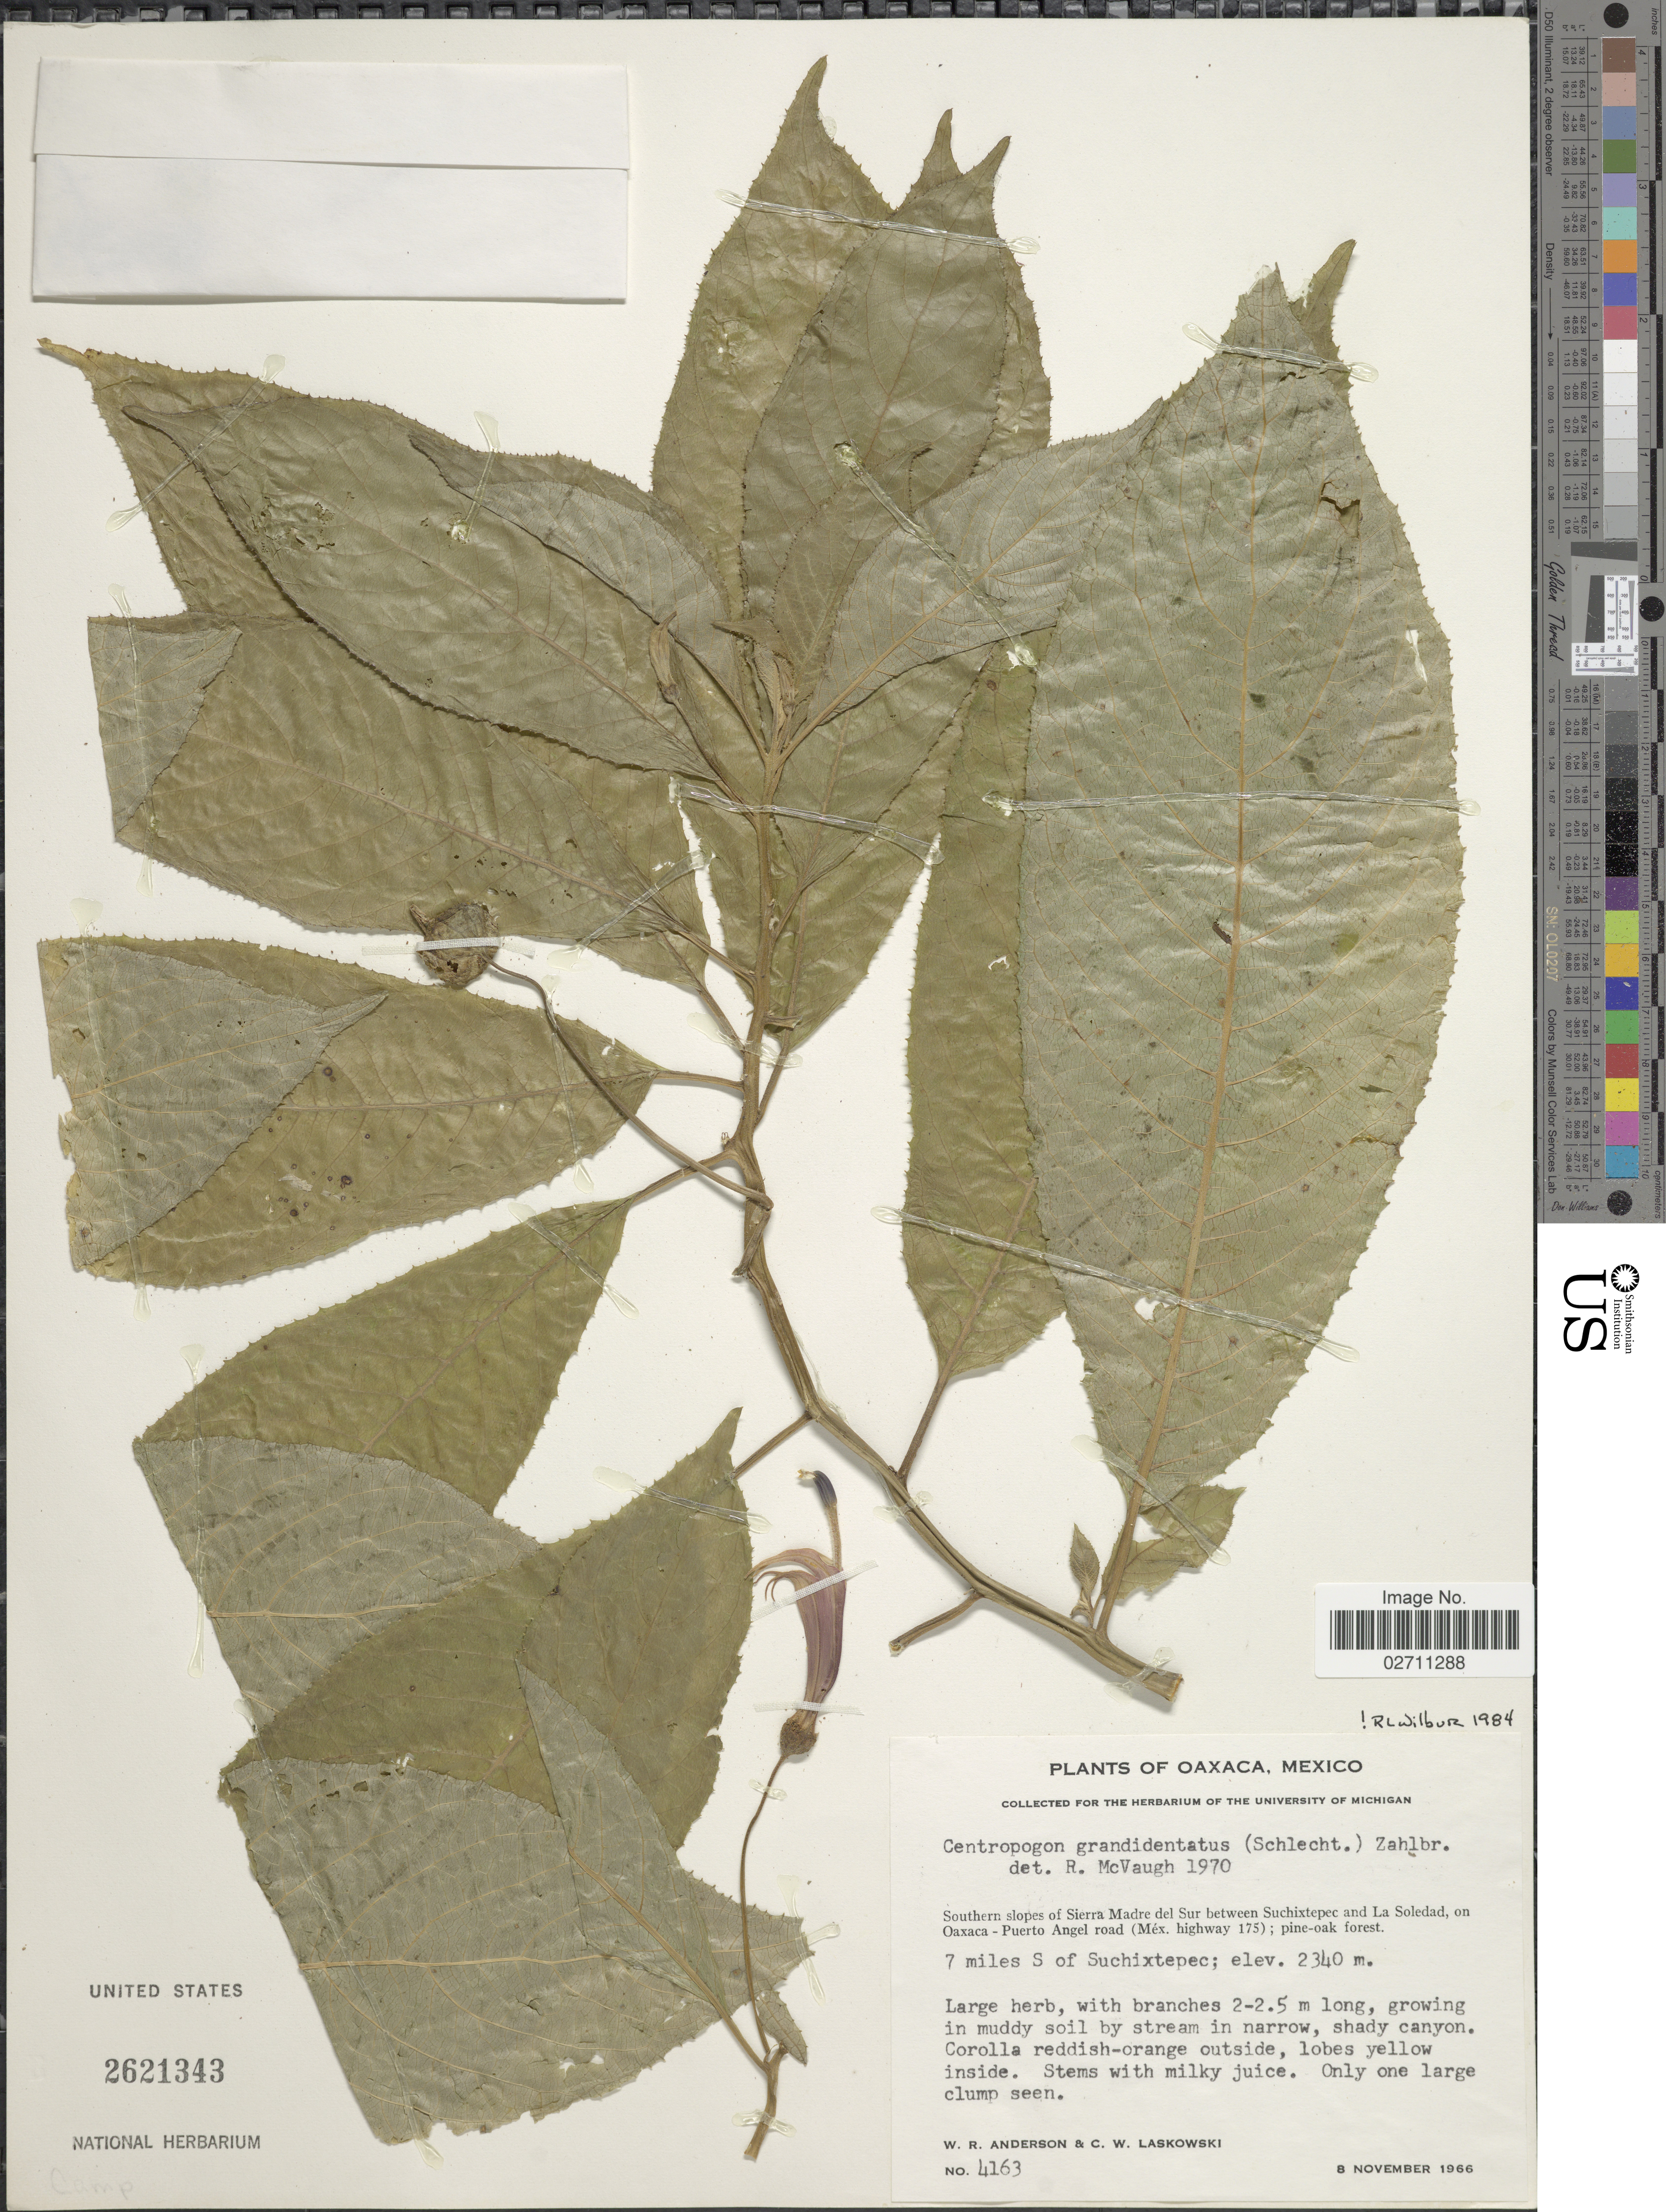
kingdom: Plantae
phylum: Tracheophyta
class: Magnoliopsida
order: Asterales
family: Campanulaceae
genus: Centropogon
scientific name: Centropogon grandidentatus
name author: (Schltdl.) Zahlbr.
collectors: W. Anderson & C. Laskowski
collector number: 4163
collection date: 1966-11-08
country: Mexico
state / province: Oaxaca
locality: Southern slopes of Sierra Madre del Sur between Suchixtepec and La Soledad, on Oaxaca-Puerto Angel road (Mex. highway 175), 7 miles S of Suchixtepec.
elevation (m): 2340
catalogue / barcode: US 2621343